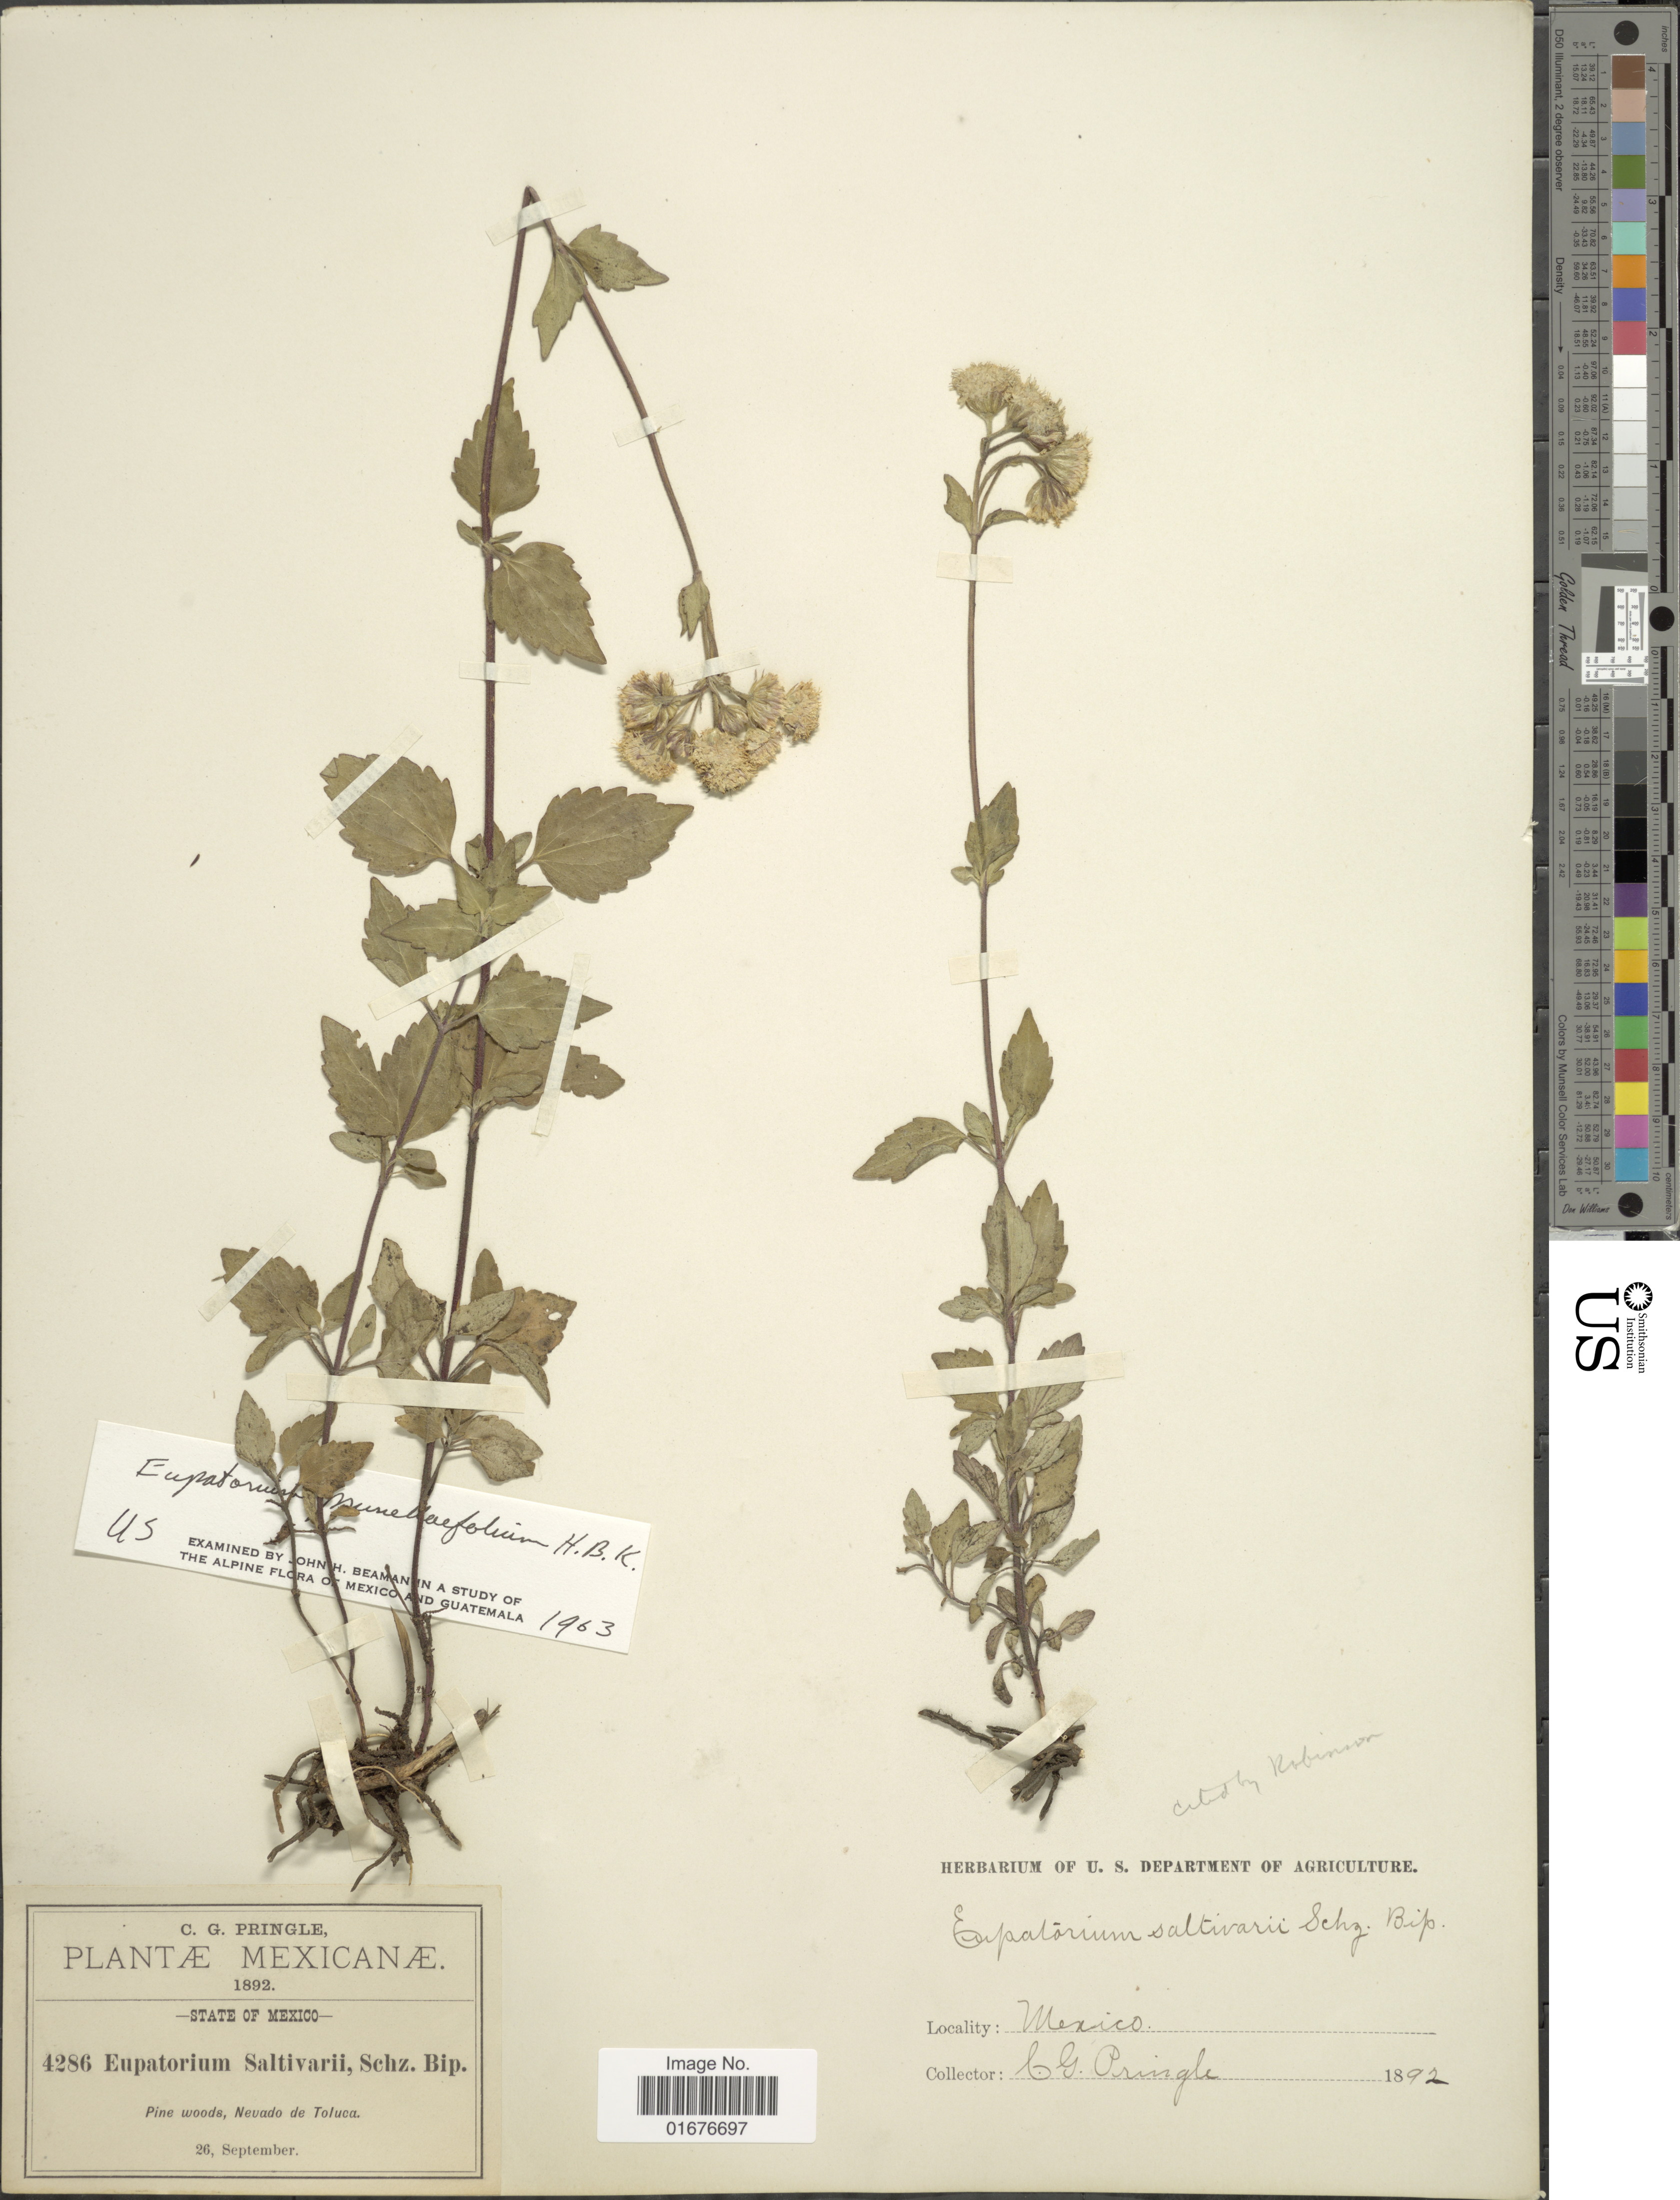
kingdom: Plantae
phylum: Tracheophyta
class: Magnoliopsida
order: Asterales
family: Asteraceae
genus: Ageratina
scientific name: Ageratina prunellaefolia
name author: (Kunth) R.M. King & H. Rob.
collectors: C. G. Pringle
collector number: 4286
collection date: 1892-09-26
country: Mexico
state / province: México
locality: Pine woods, Nevado de Toluca